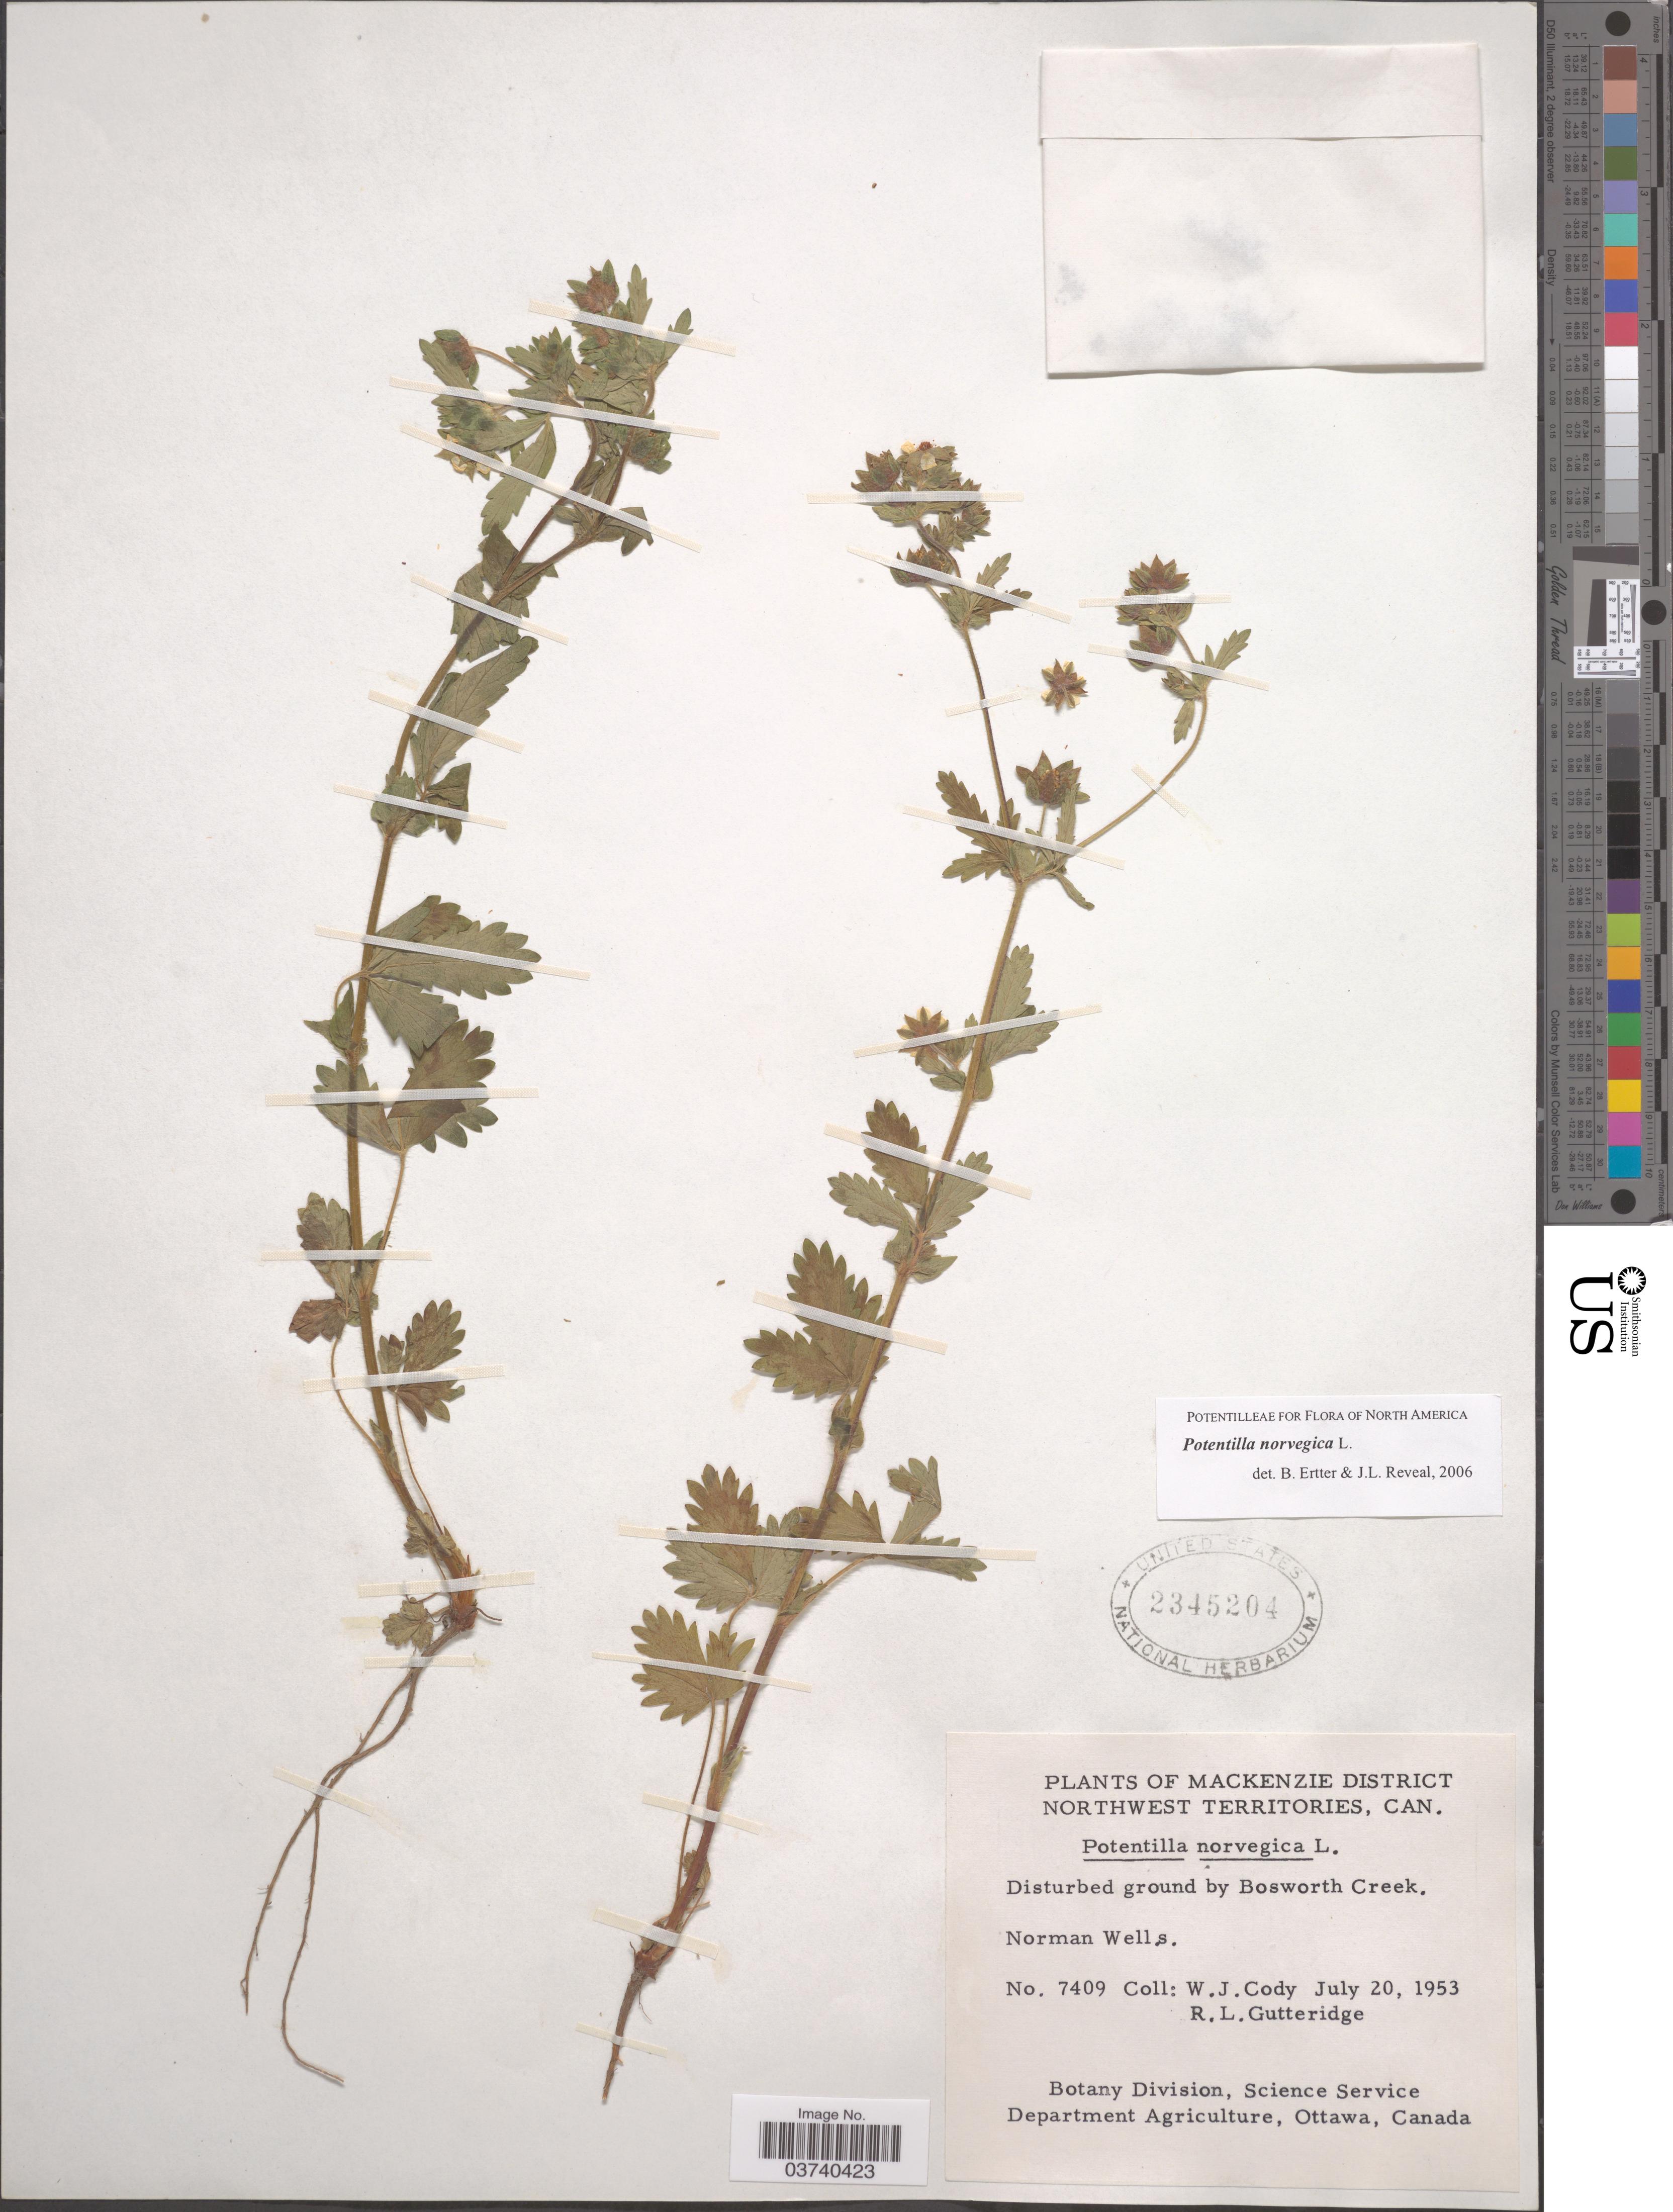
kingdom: Plantae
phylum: Tracheophyta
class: Magnoliopsida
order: Rosales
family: Rosaceae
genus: Potentilla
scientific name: Potentilla norvegica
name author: L.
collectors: W. Cody & R. Gutteridge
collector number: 7409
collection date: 1953-07-20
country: Canada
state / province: Northwest Territories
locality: Mackenzie District. Bosworth Creek. Norman Wells.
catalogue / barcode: US 2345204